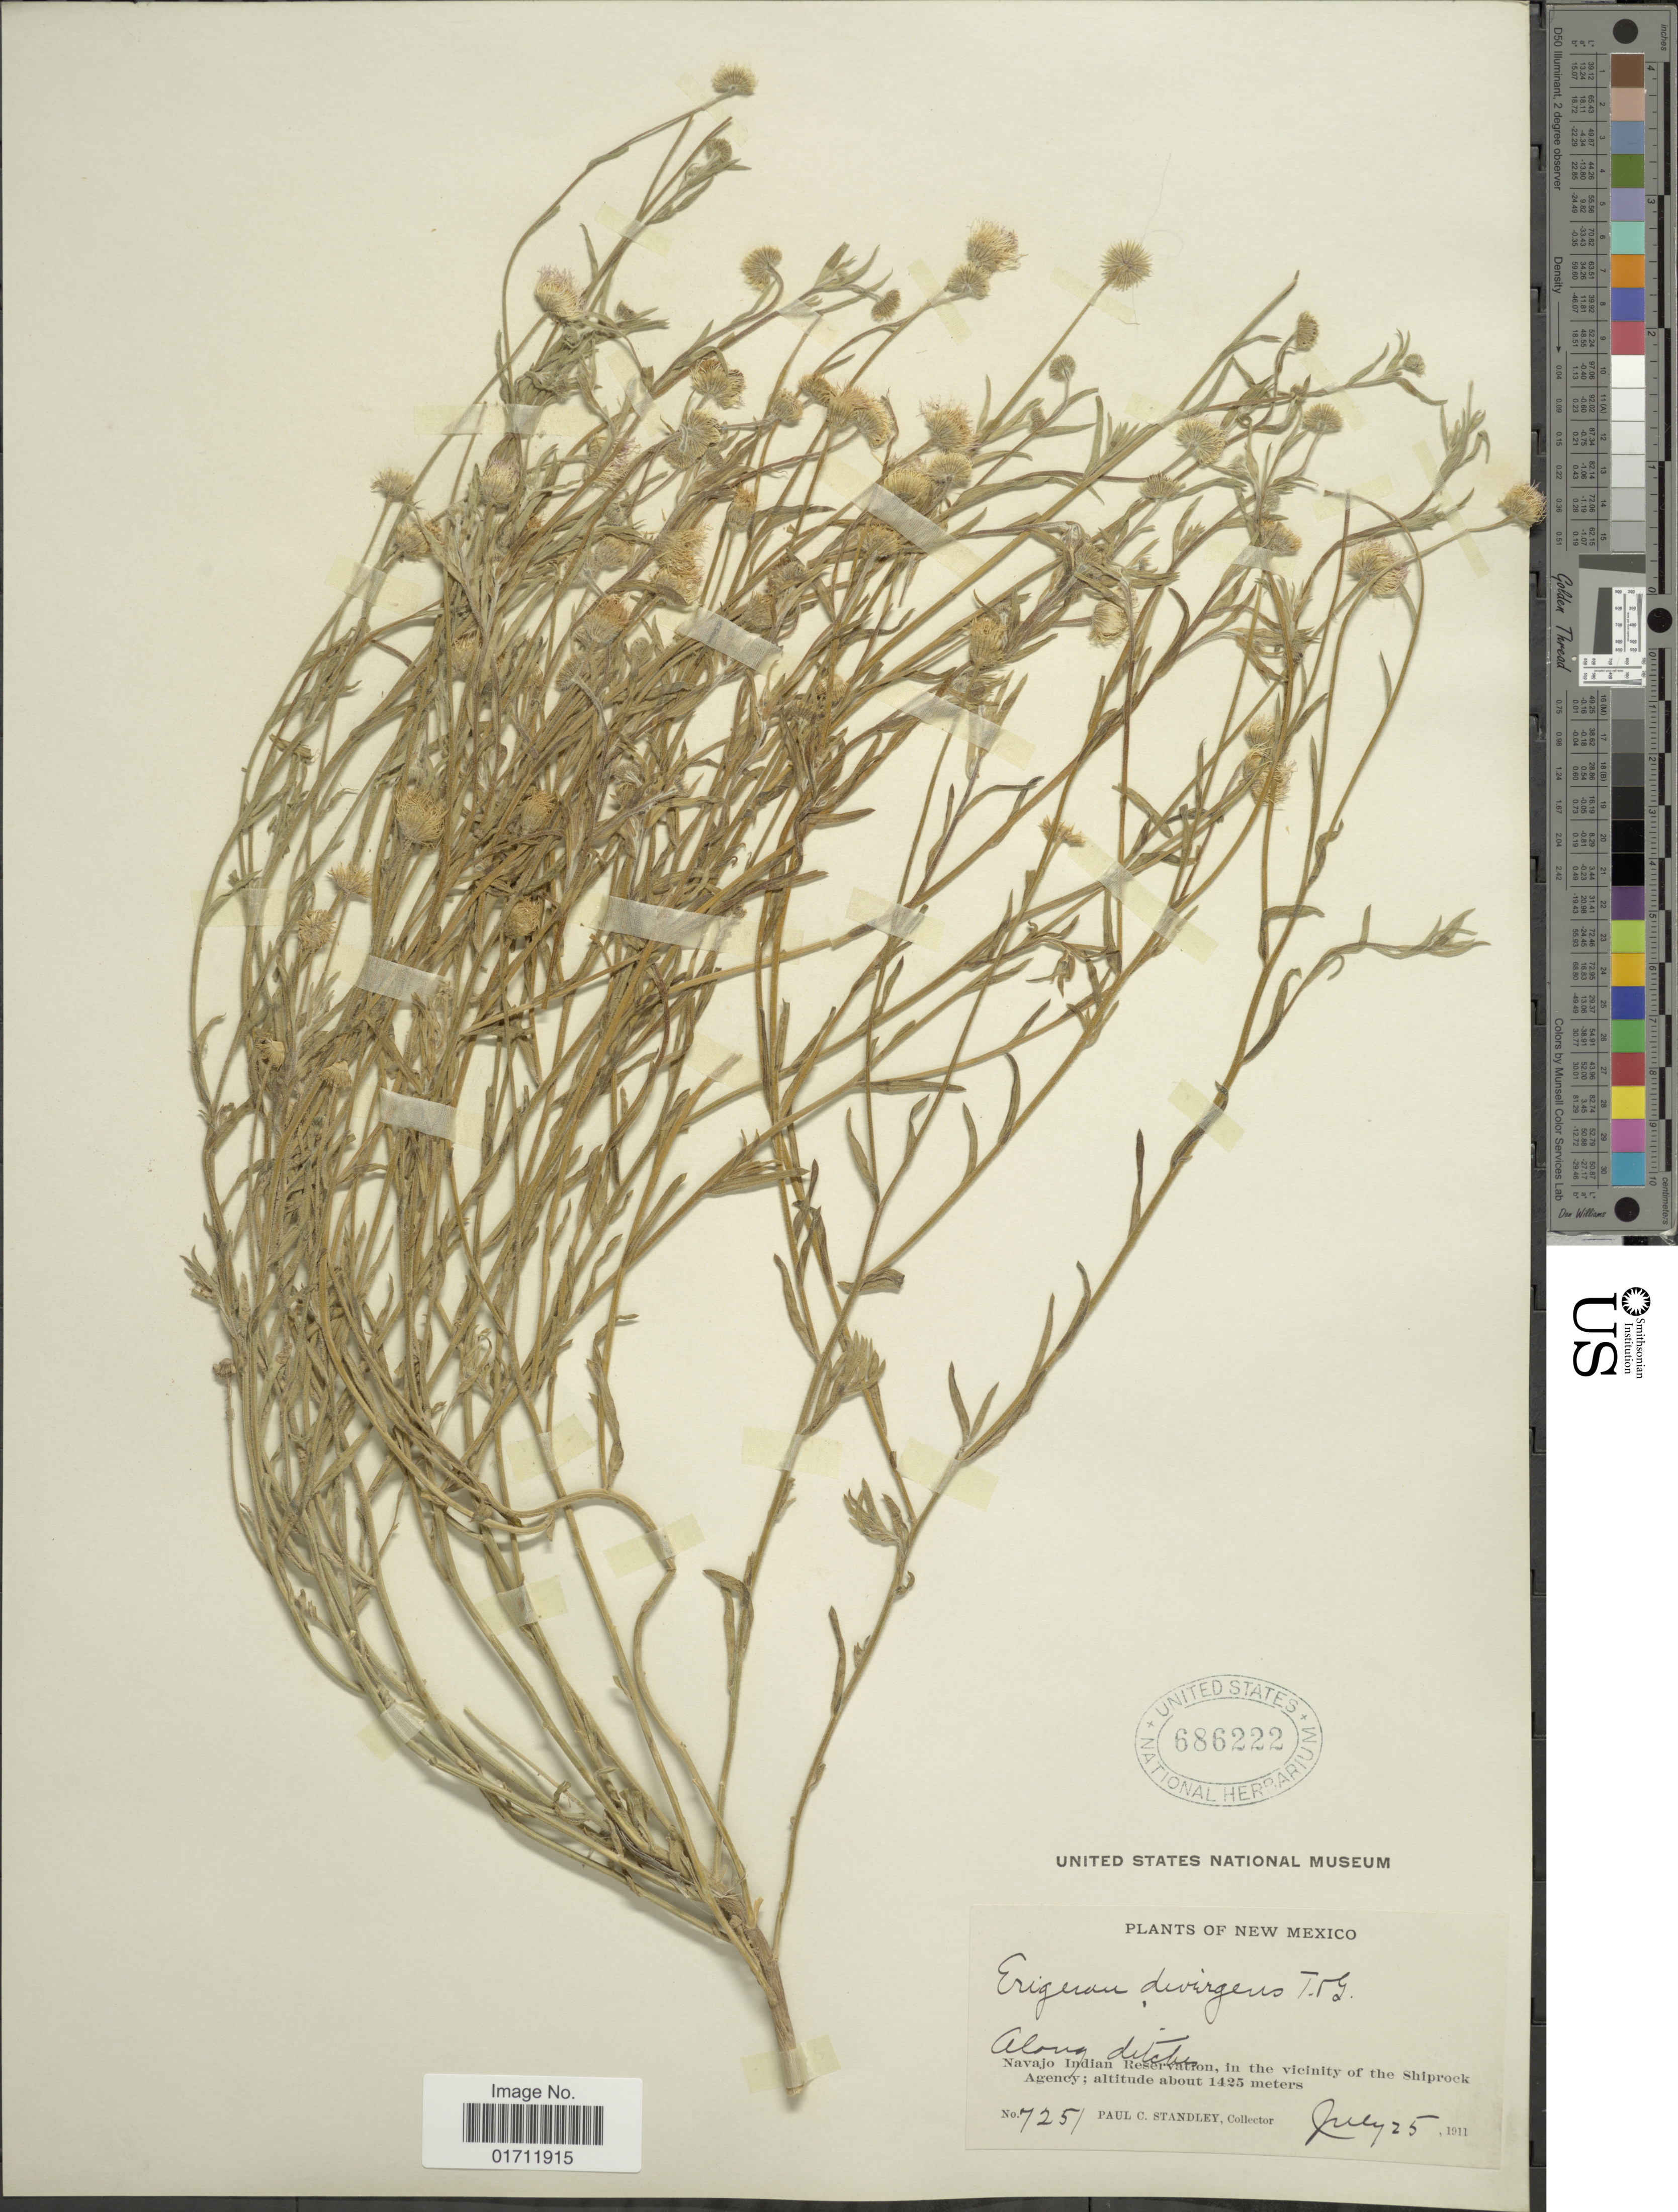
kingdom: Plantae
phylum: Tracheophyta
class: Magnoliopsida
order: Asterales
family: Asteraceae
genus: Erigeron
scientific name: Erigeron divergens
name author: Torr. & A. Gray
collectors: P. C. Standley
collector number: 7251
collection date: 1911-07-25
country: United States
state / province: New Mexico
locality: Along ditches, Navajo Indian Reservation, in the vicinity of the Shiprock Agency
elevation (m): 1425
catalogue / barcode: US 686222